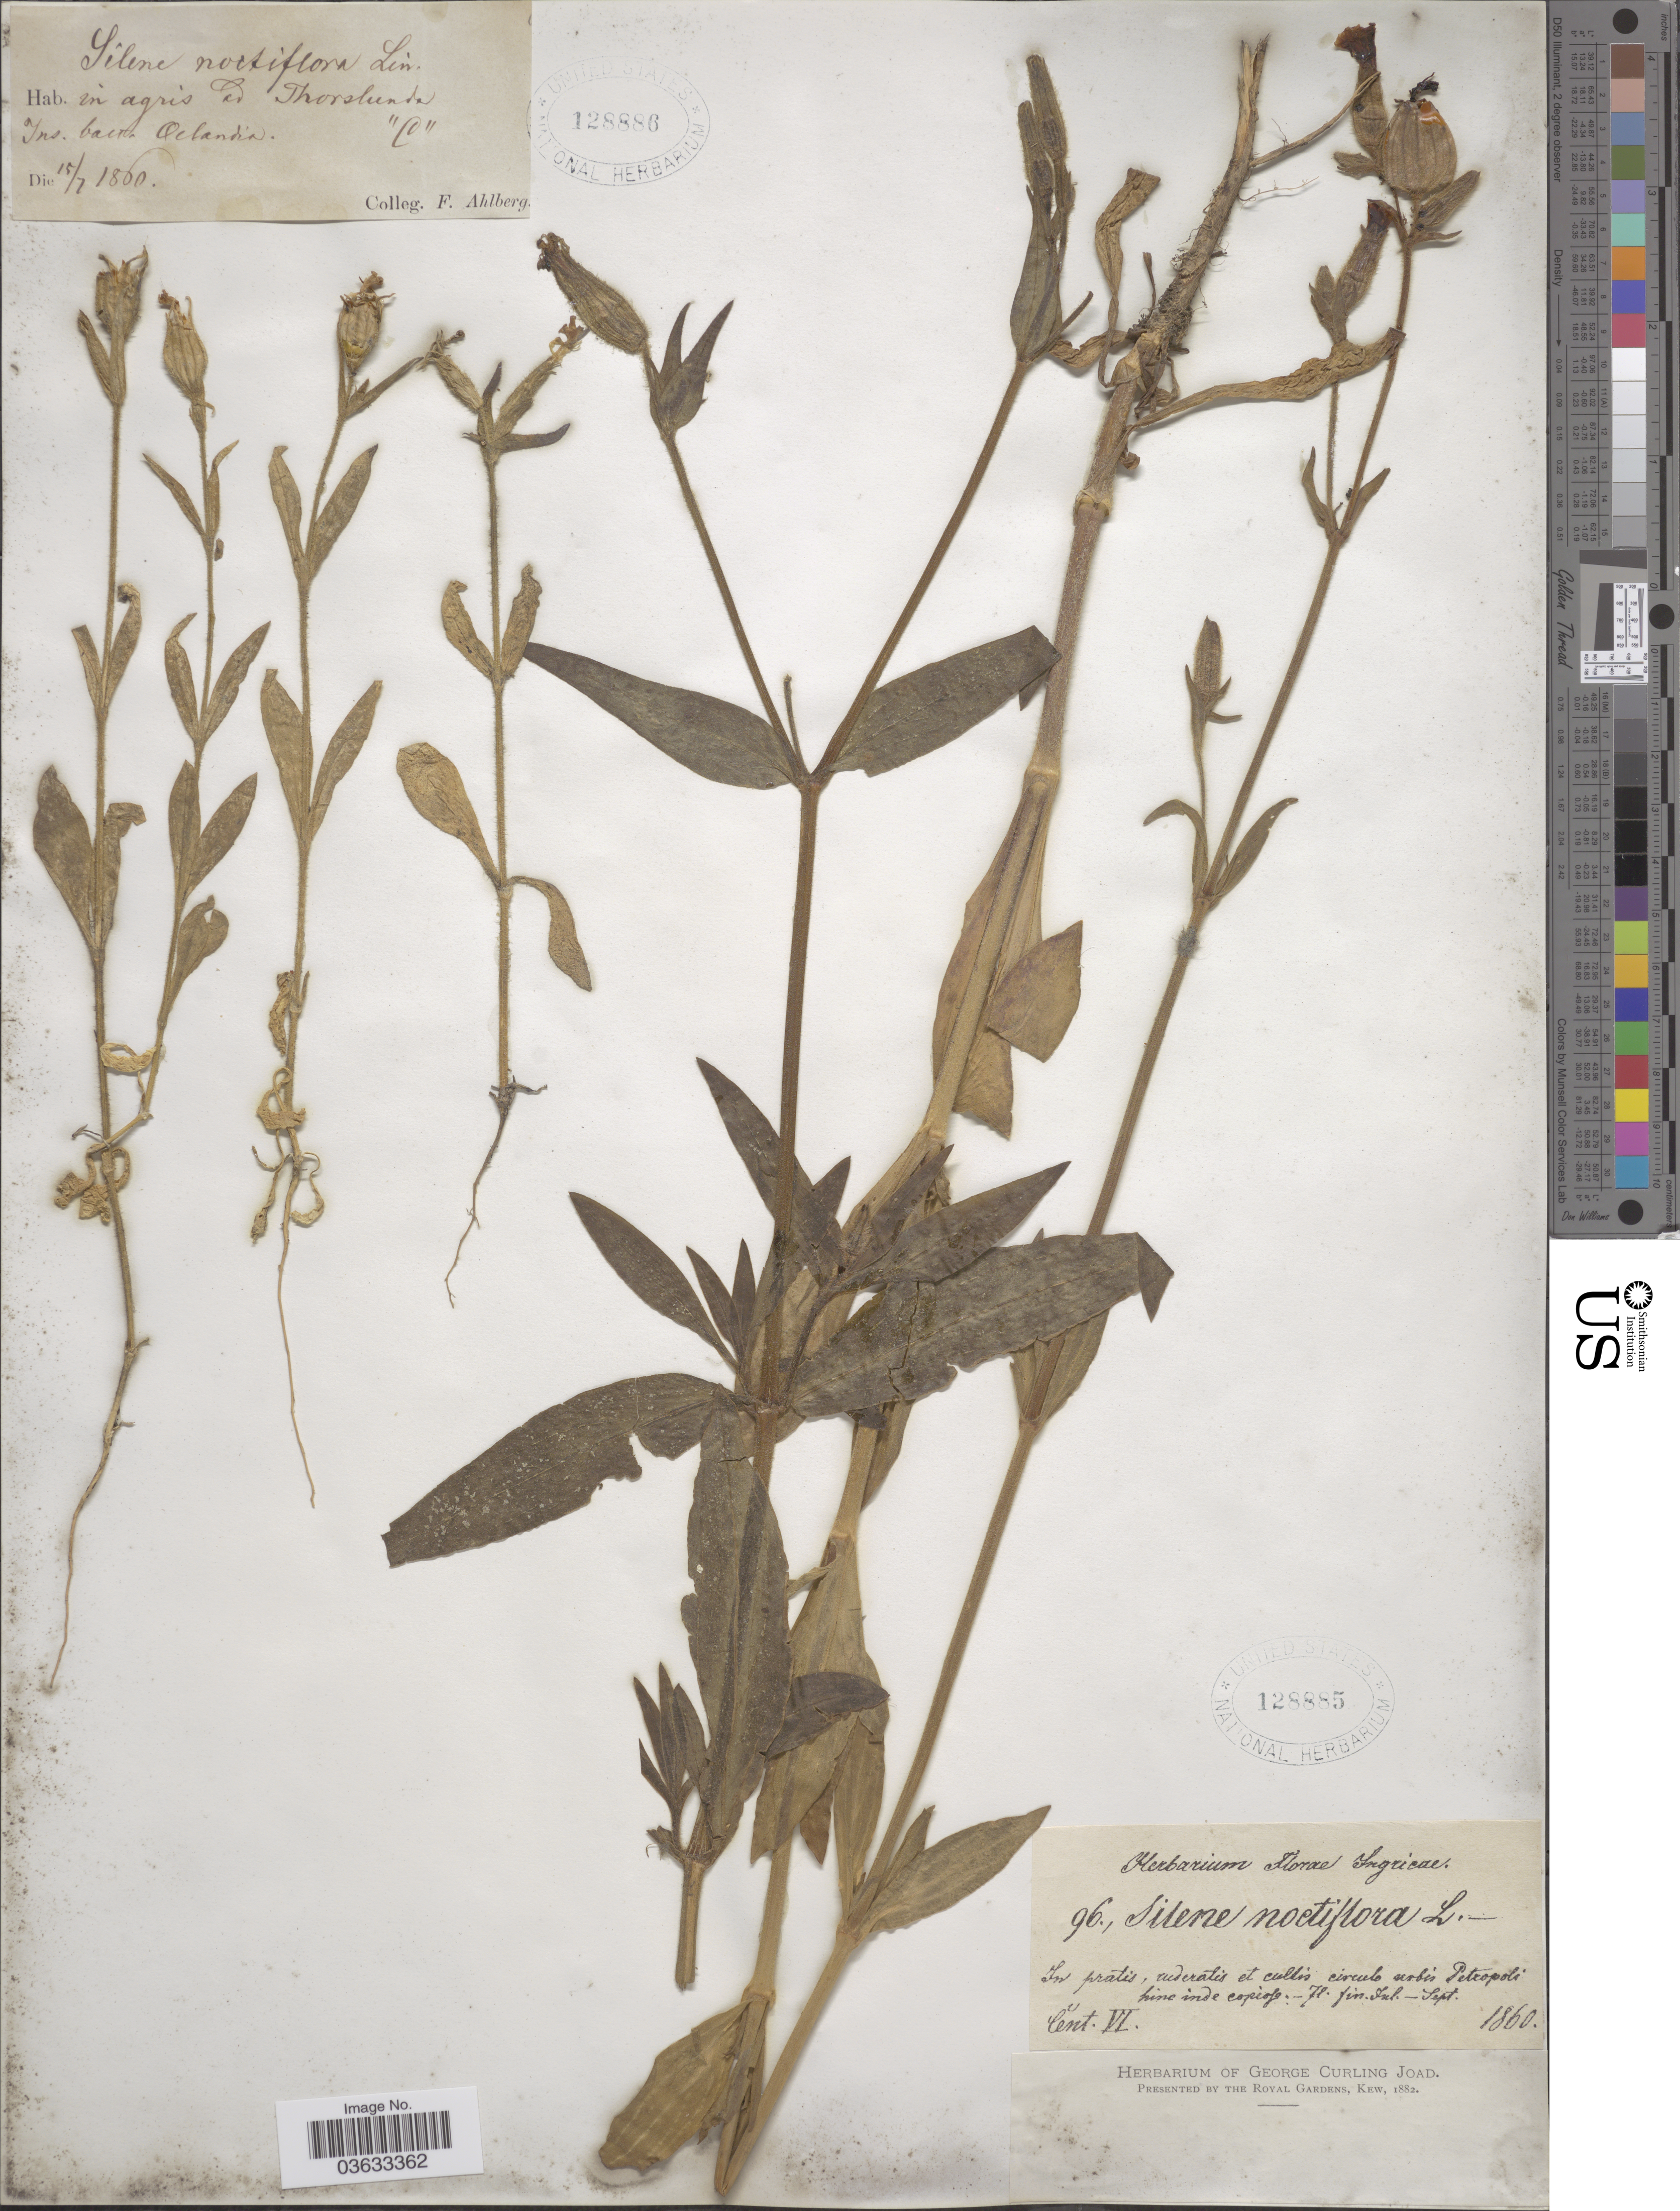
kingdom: Plantae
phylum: Tracheophyta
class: Magnoliopsida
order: Caryophyllales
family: Caryophyllaceae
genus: Silene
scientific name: Silene noctiflora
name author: L.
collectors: F. Ahlberg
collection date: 1860-07-15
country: Sweden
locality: In agris ad Thorslunda Ins. balt. Oelandia.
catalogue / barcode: US 128886